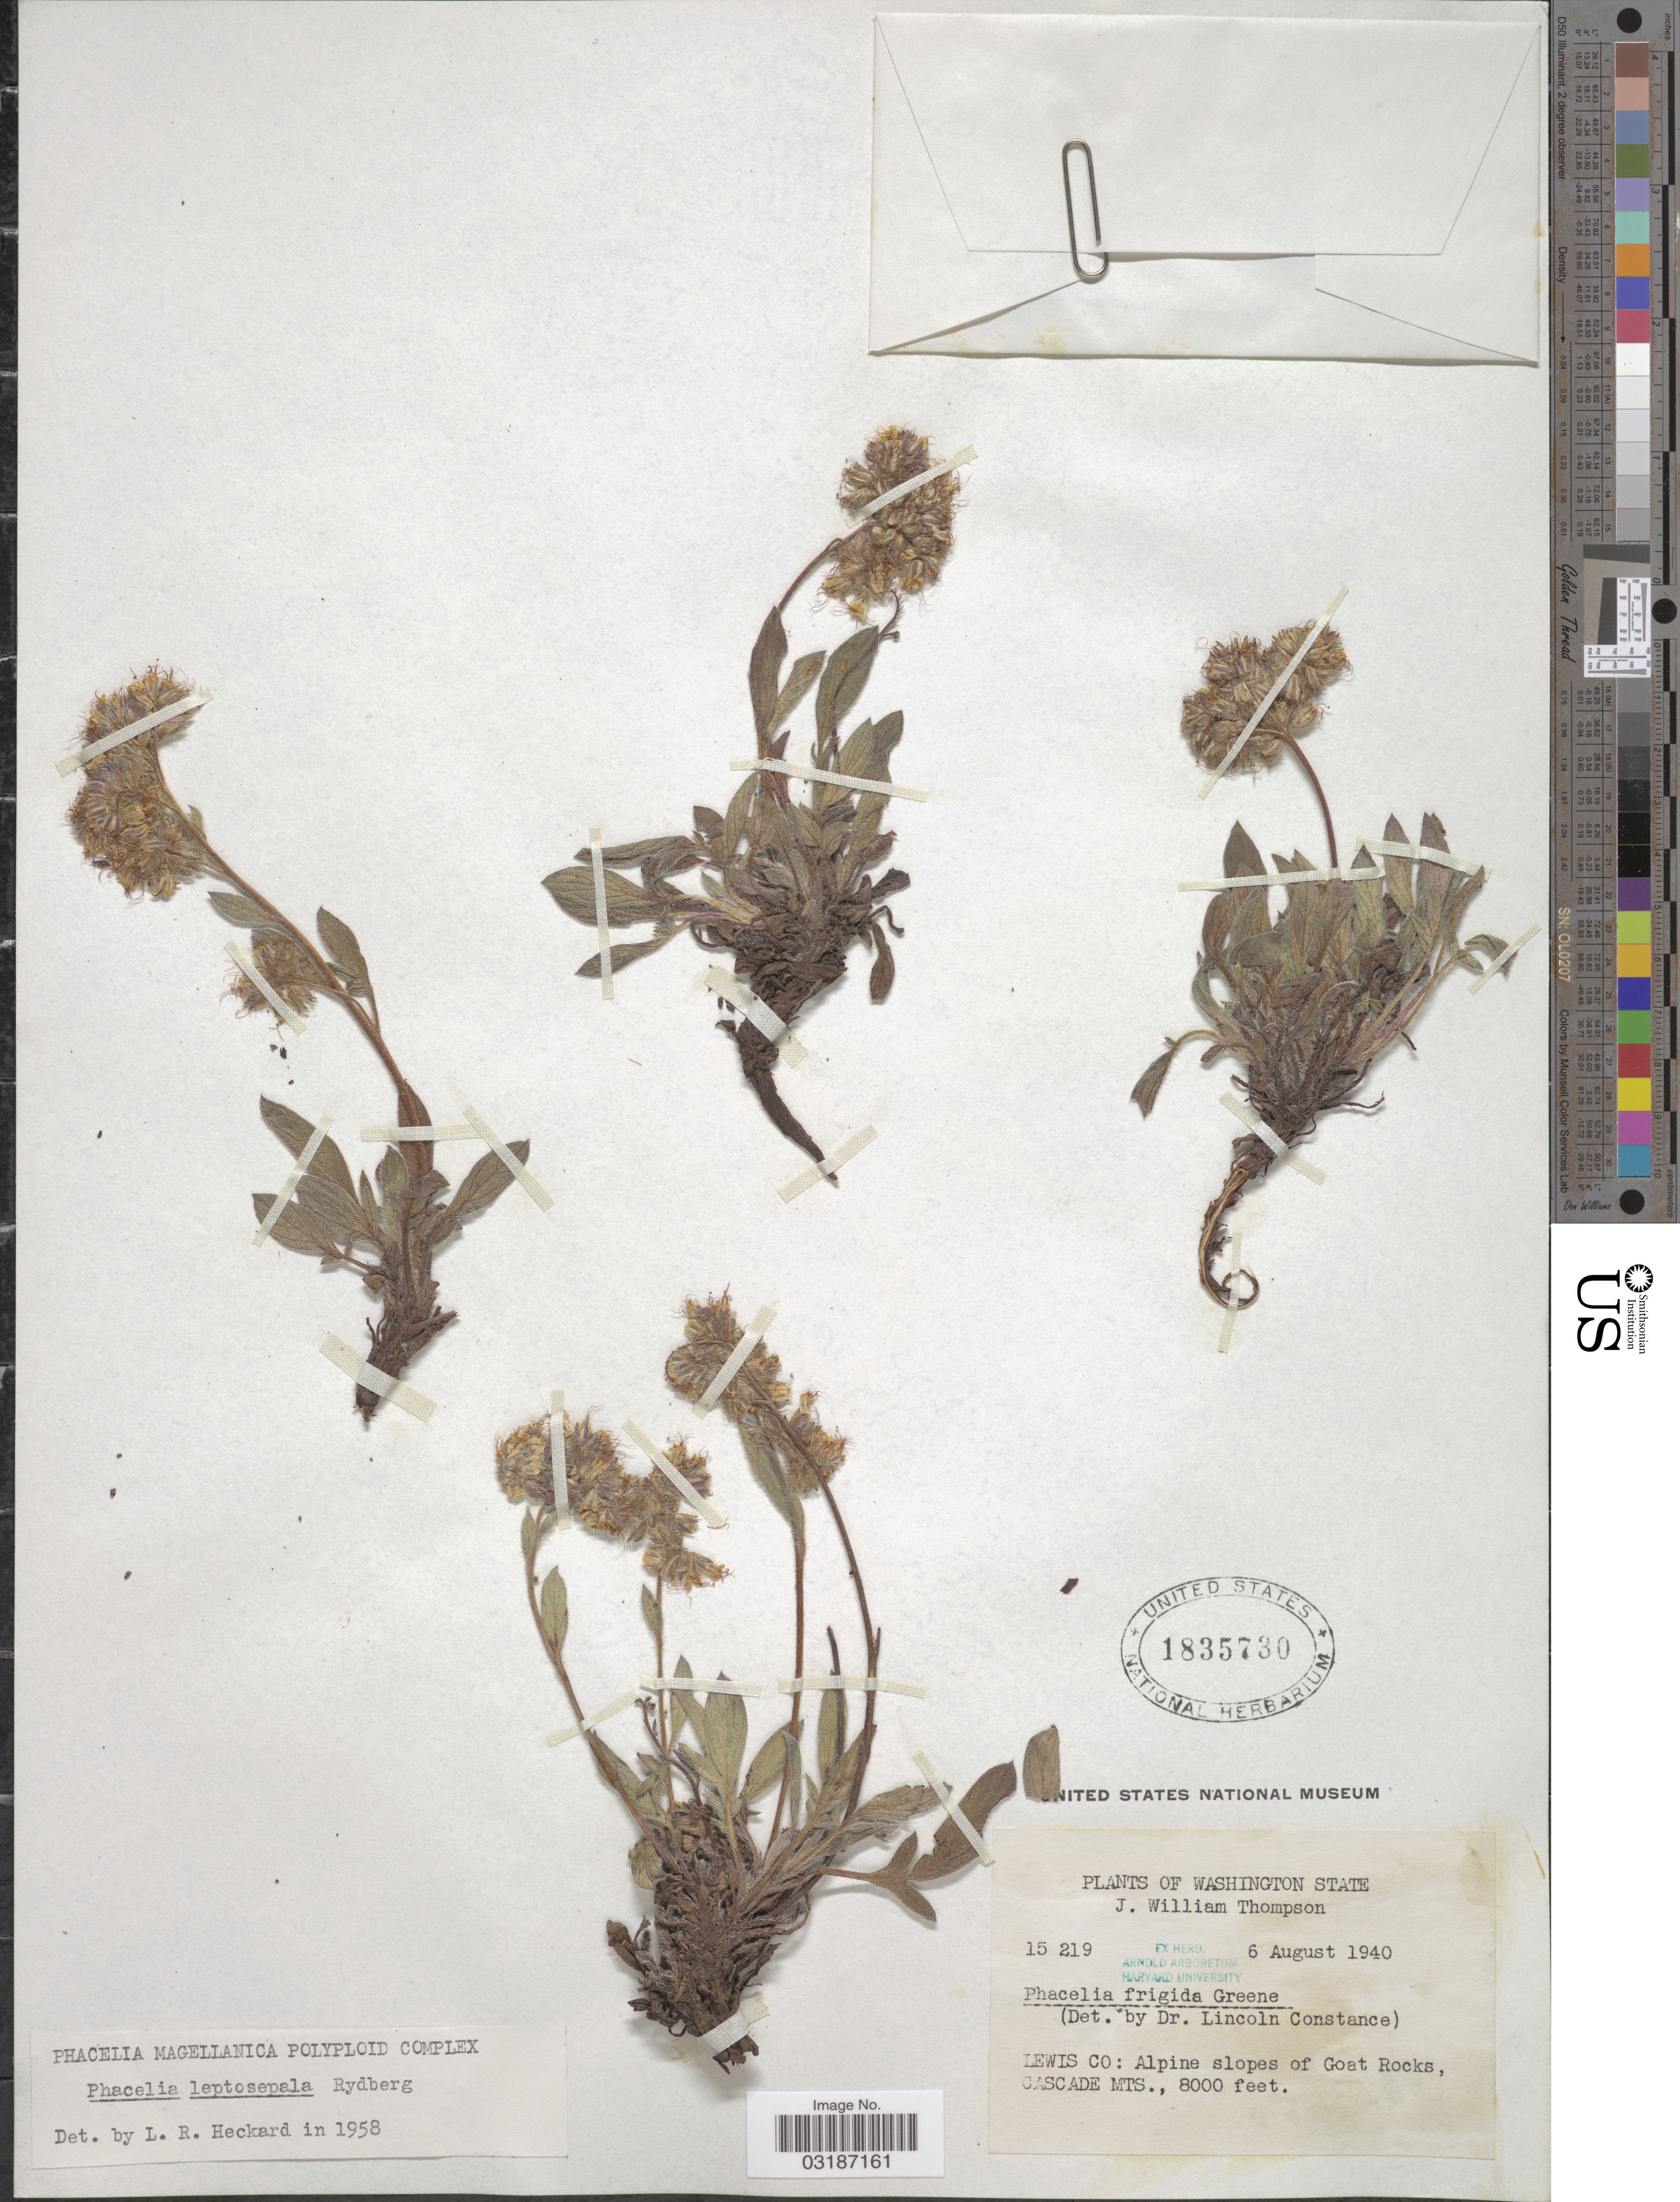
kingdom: Plantae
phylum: Tracheophyta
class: Magnoliopsida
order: Boraginales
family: Hydrophyllaceae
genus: Phacelia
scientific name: Phacelia leptosepala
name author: Rydb.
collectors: J. W. Thompson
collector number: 15219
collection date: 1940-08-06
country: United States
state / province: Washington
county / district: Lewis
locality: Lewis Co: Alpine slopes of of Goat Rocks, Cascade Mts.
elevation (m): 2438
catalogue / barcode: US 1835730